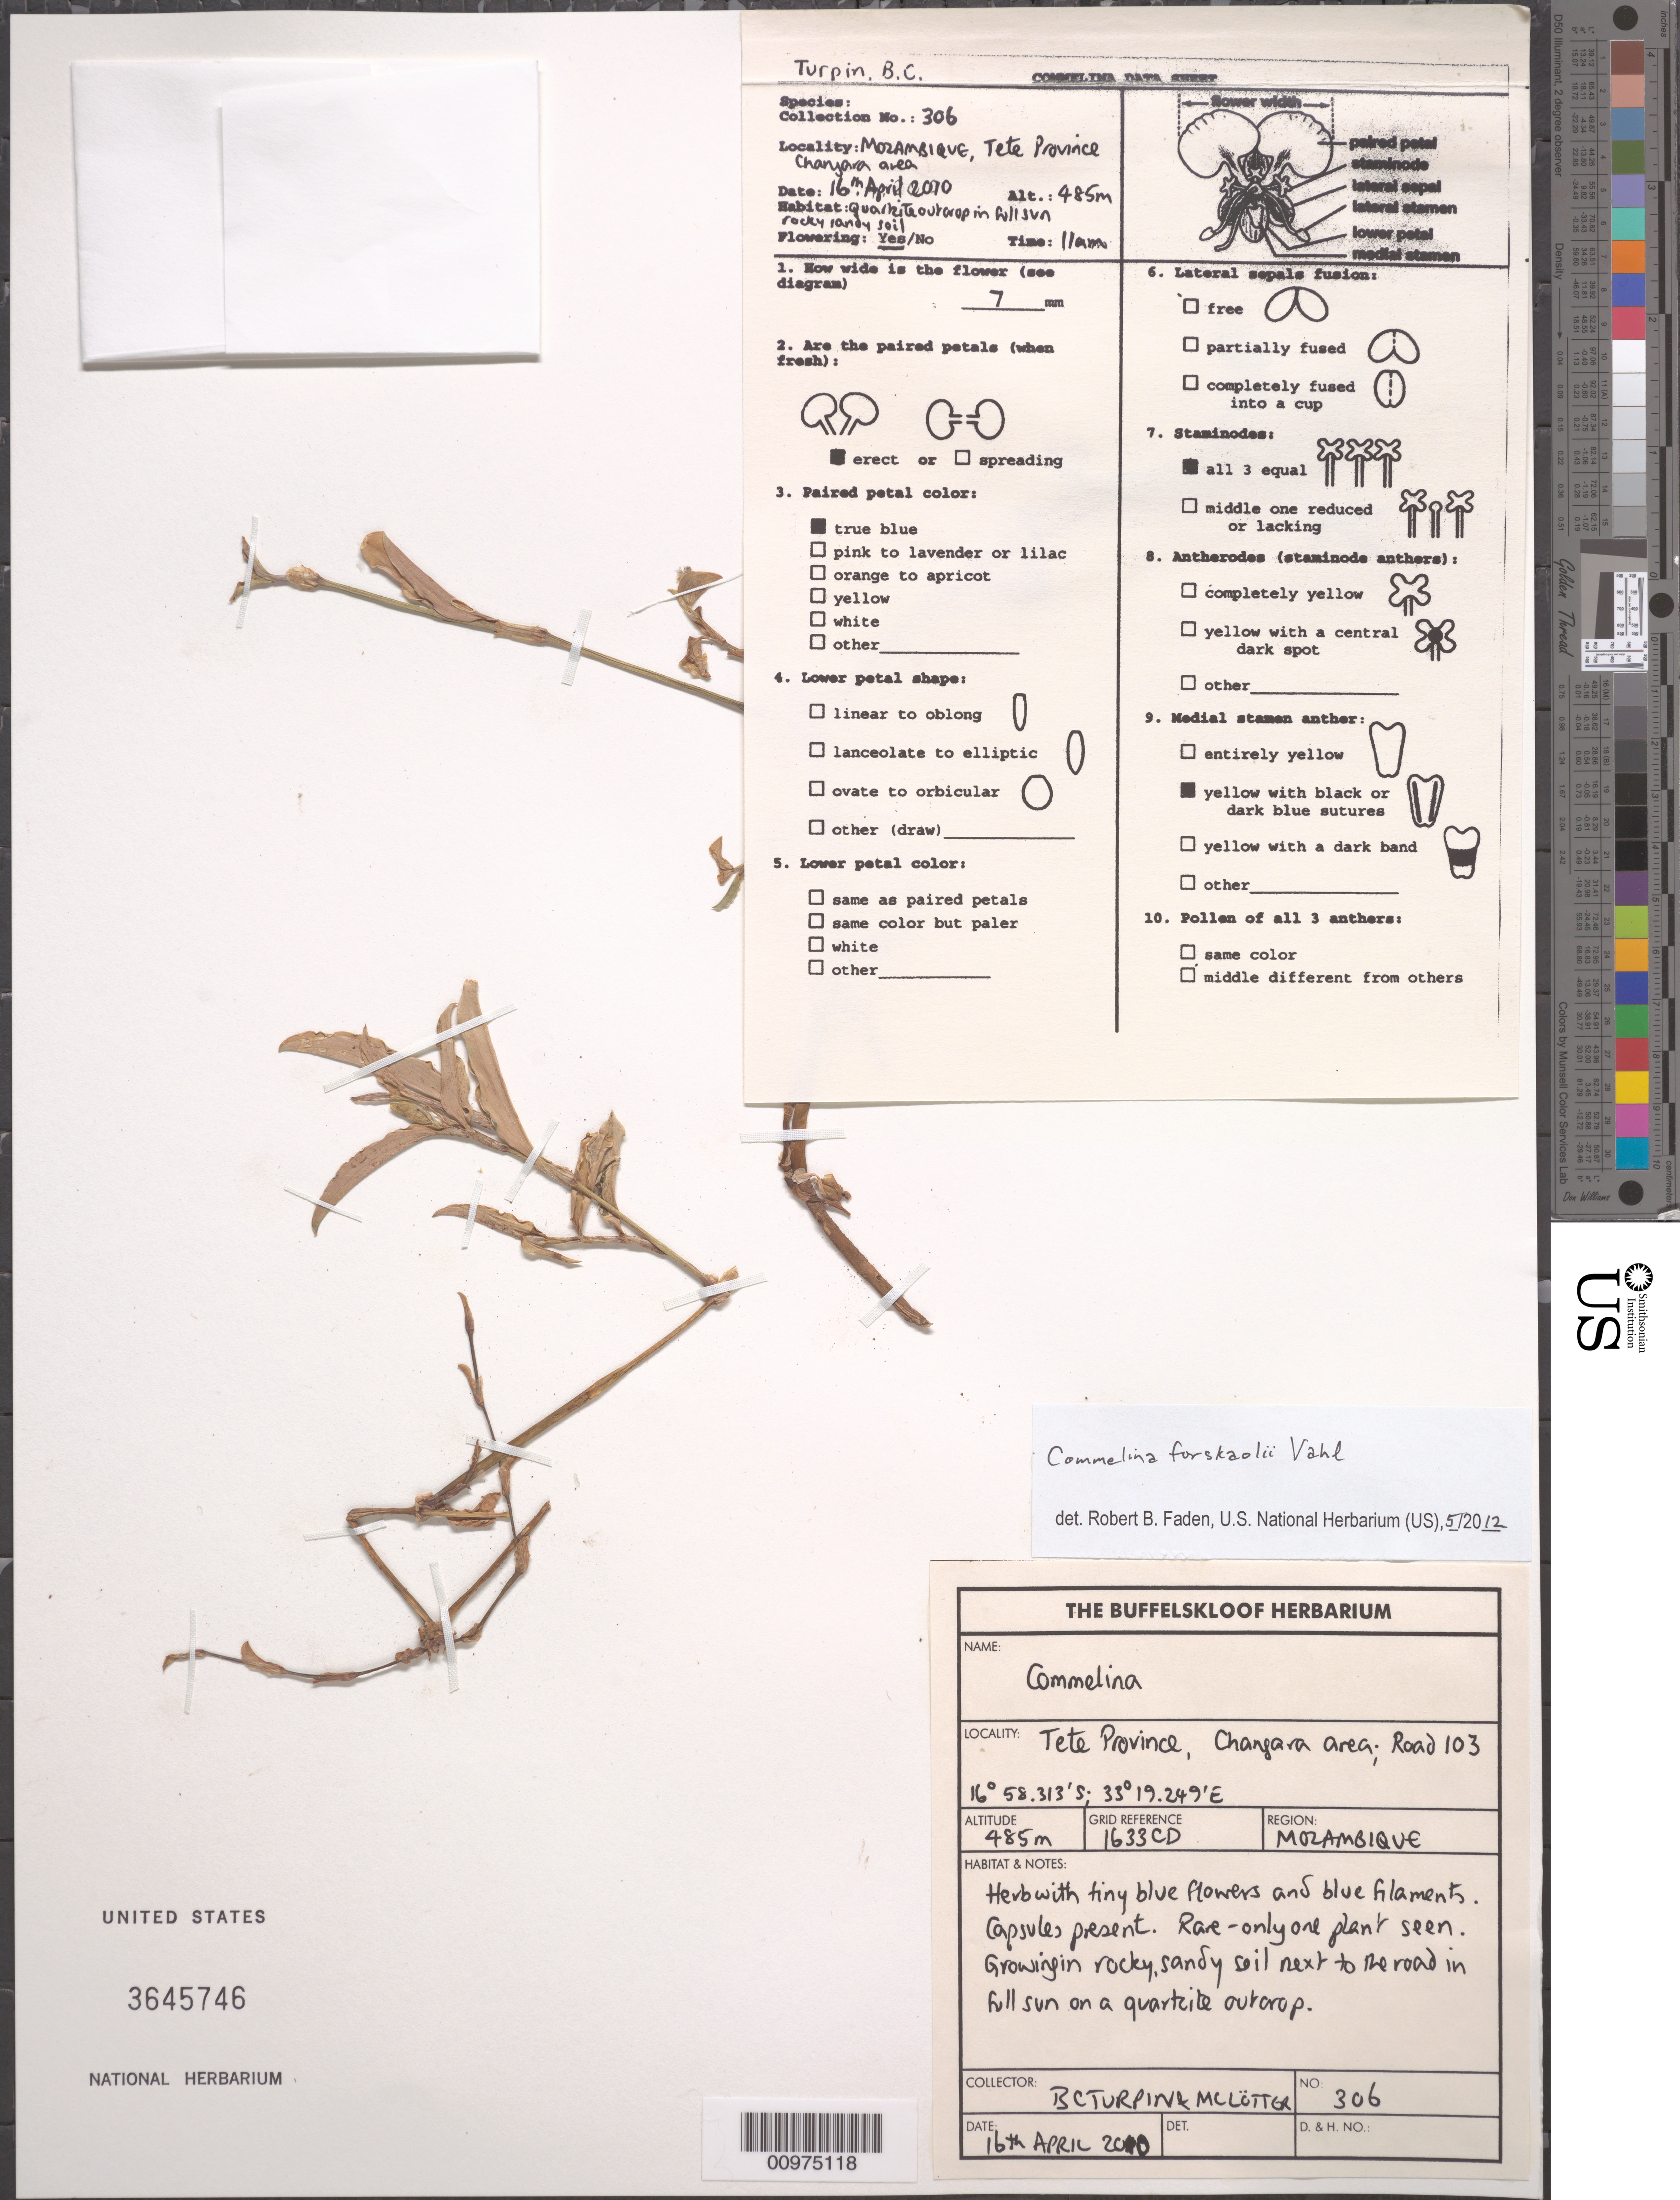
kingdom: Plantae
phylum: Tracheophyta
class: Liliopsida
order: Commelinales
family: Commelinaceae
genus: Commelina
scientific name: Commelina forskaolii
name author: Vahl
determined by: Faden, Robert B., (US), Smithsonian Institution - National Museum of Natural History (UNITED STATES)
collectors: B. C. Turpin & M. Lötter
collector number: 306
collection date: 2010-04-16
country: Mozambique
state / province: Tete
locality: Changara area; Road 103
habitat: Rare - only one plant seen. Growing in rocky, sandy soil next to the road in full sun on a quartcite outcrop.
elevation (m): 485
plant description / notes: GRID REFERENCE: 1633CD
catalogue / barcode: US 3645746